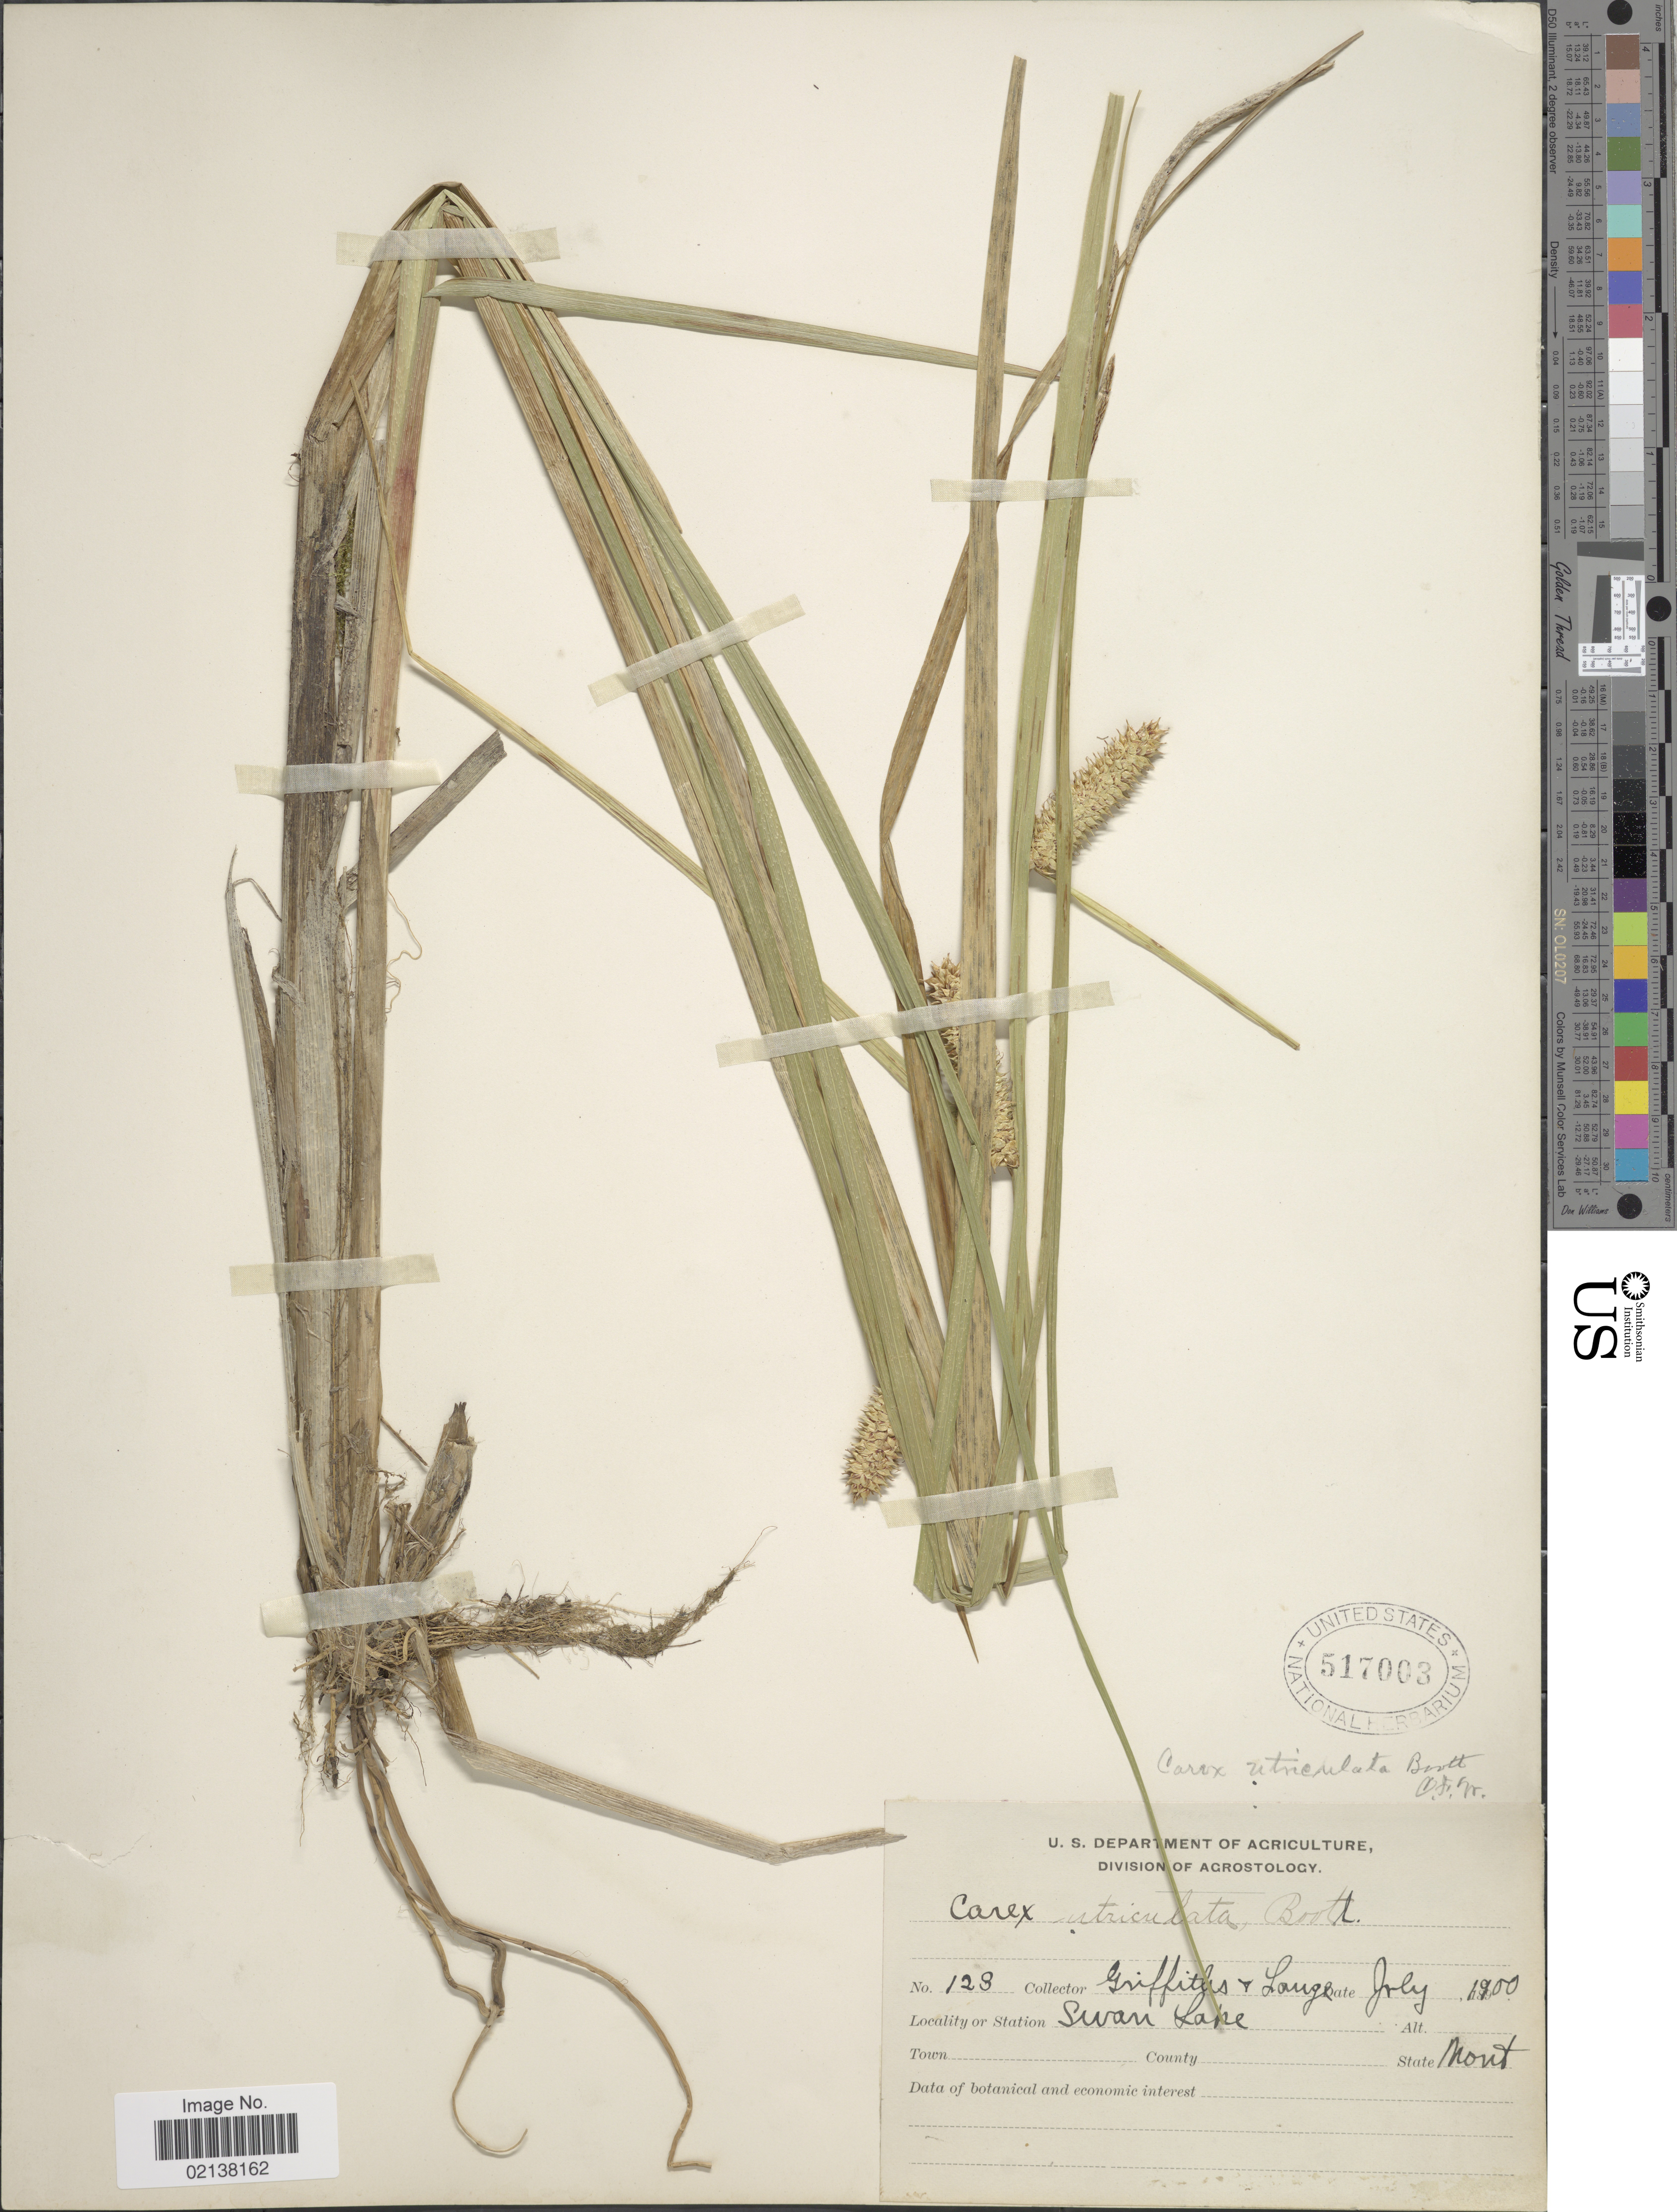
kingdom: Plantae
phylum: Tracheophyta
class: Liliopsida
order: Poales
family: Cyperaceae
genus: Carex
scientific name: Carex utriculata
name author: Boott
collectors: -- Griffiths & -- Lange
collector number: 123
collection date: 1900-07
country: United States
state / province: Montana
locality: Swan Lake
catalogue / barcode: US 517003